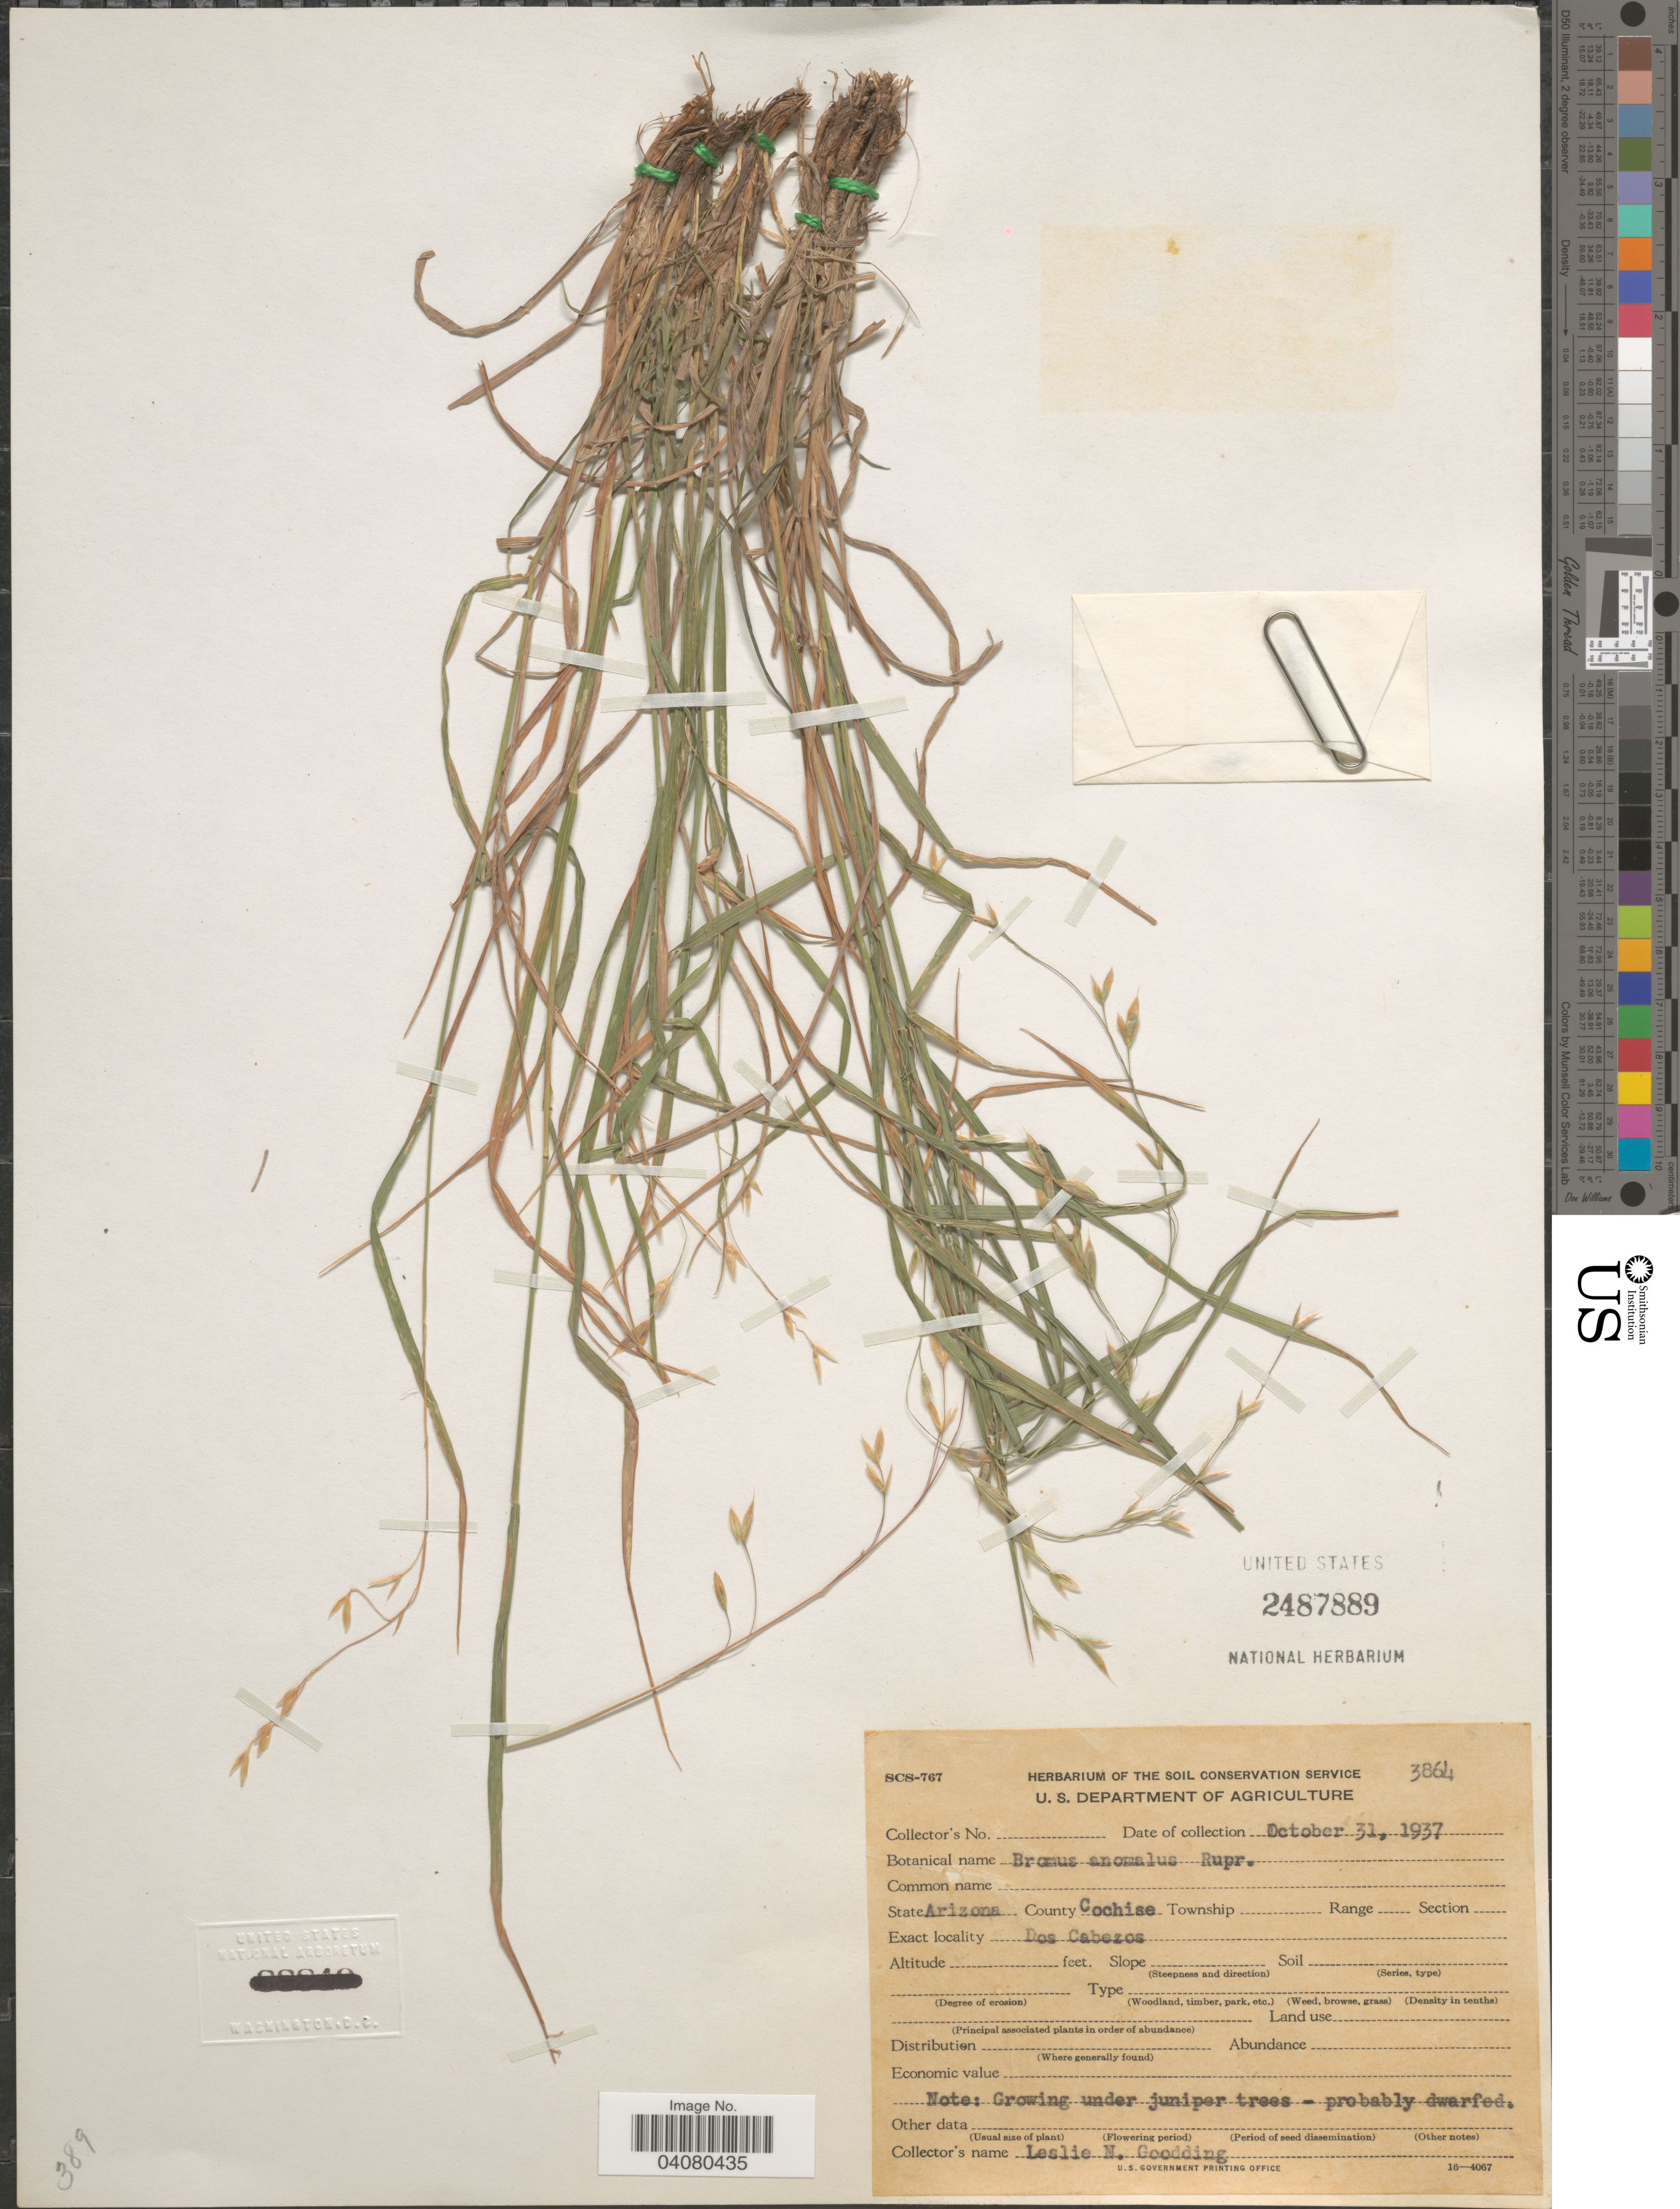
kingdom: Plantae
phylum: Tracheophyta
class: Liliopsida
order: Poales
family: Poaceae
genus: Bromus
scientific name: Bromus anomalus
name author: Rupr. ex E. Fourn.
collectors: L. N. Goodding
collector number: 3864?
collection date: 1937-10-31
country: United States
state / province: Arizona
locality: County Cochise. Dos Cabezos.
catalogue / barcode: US 2487889